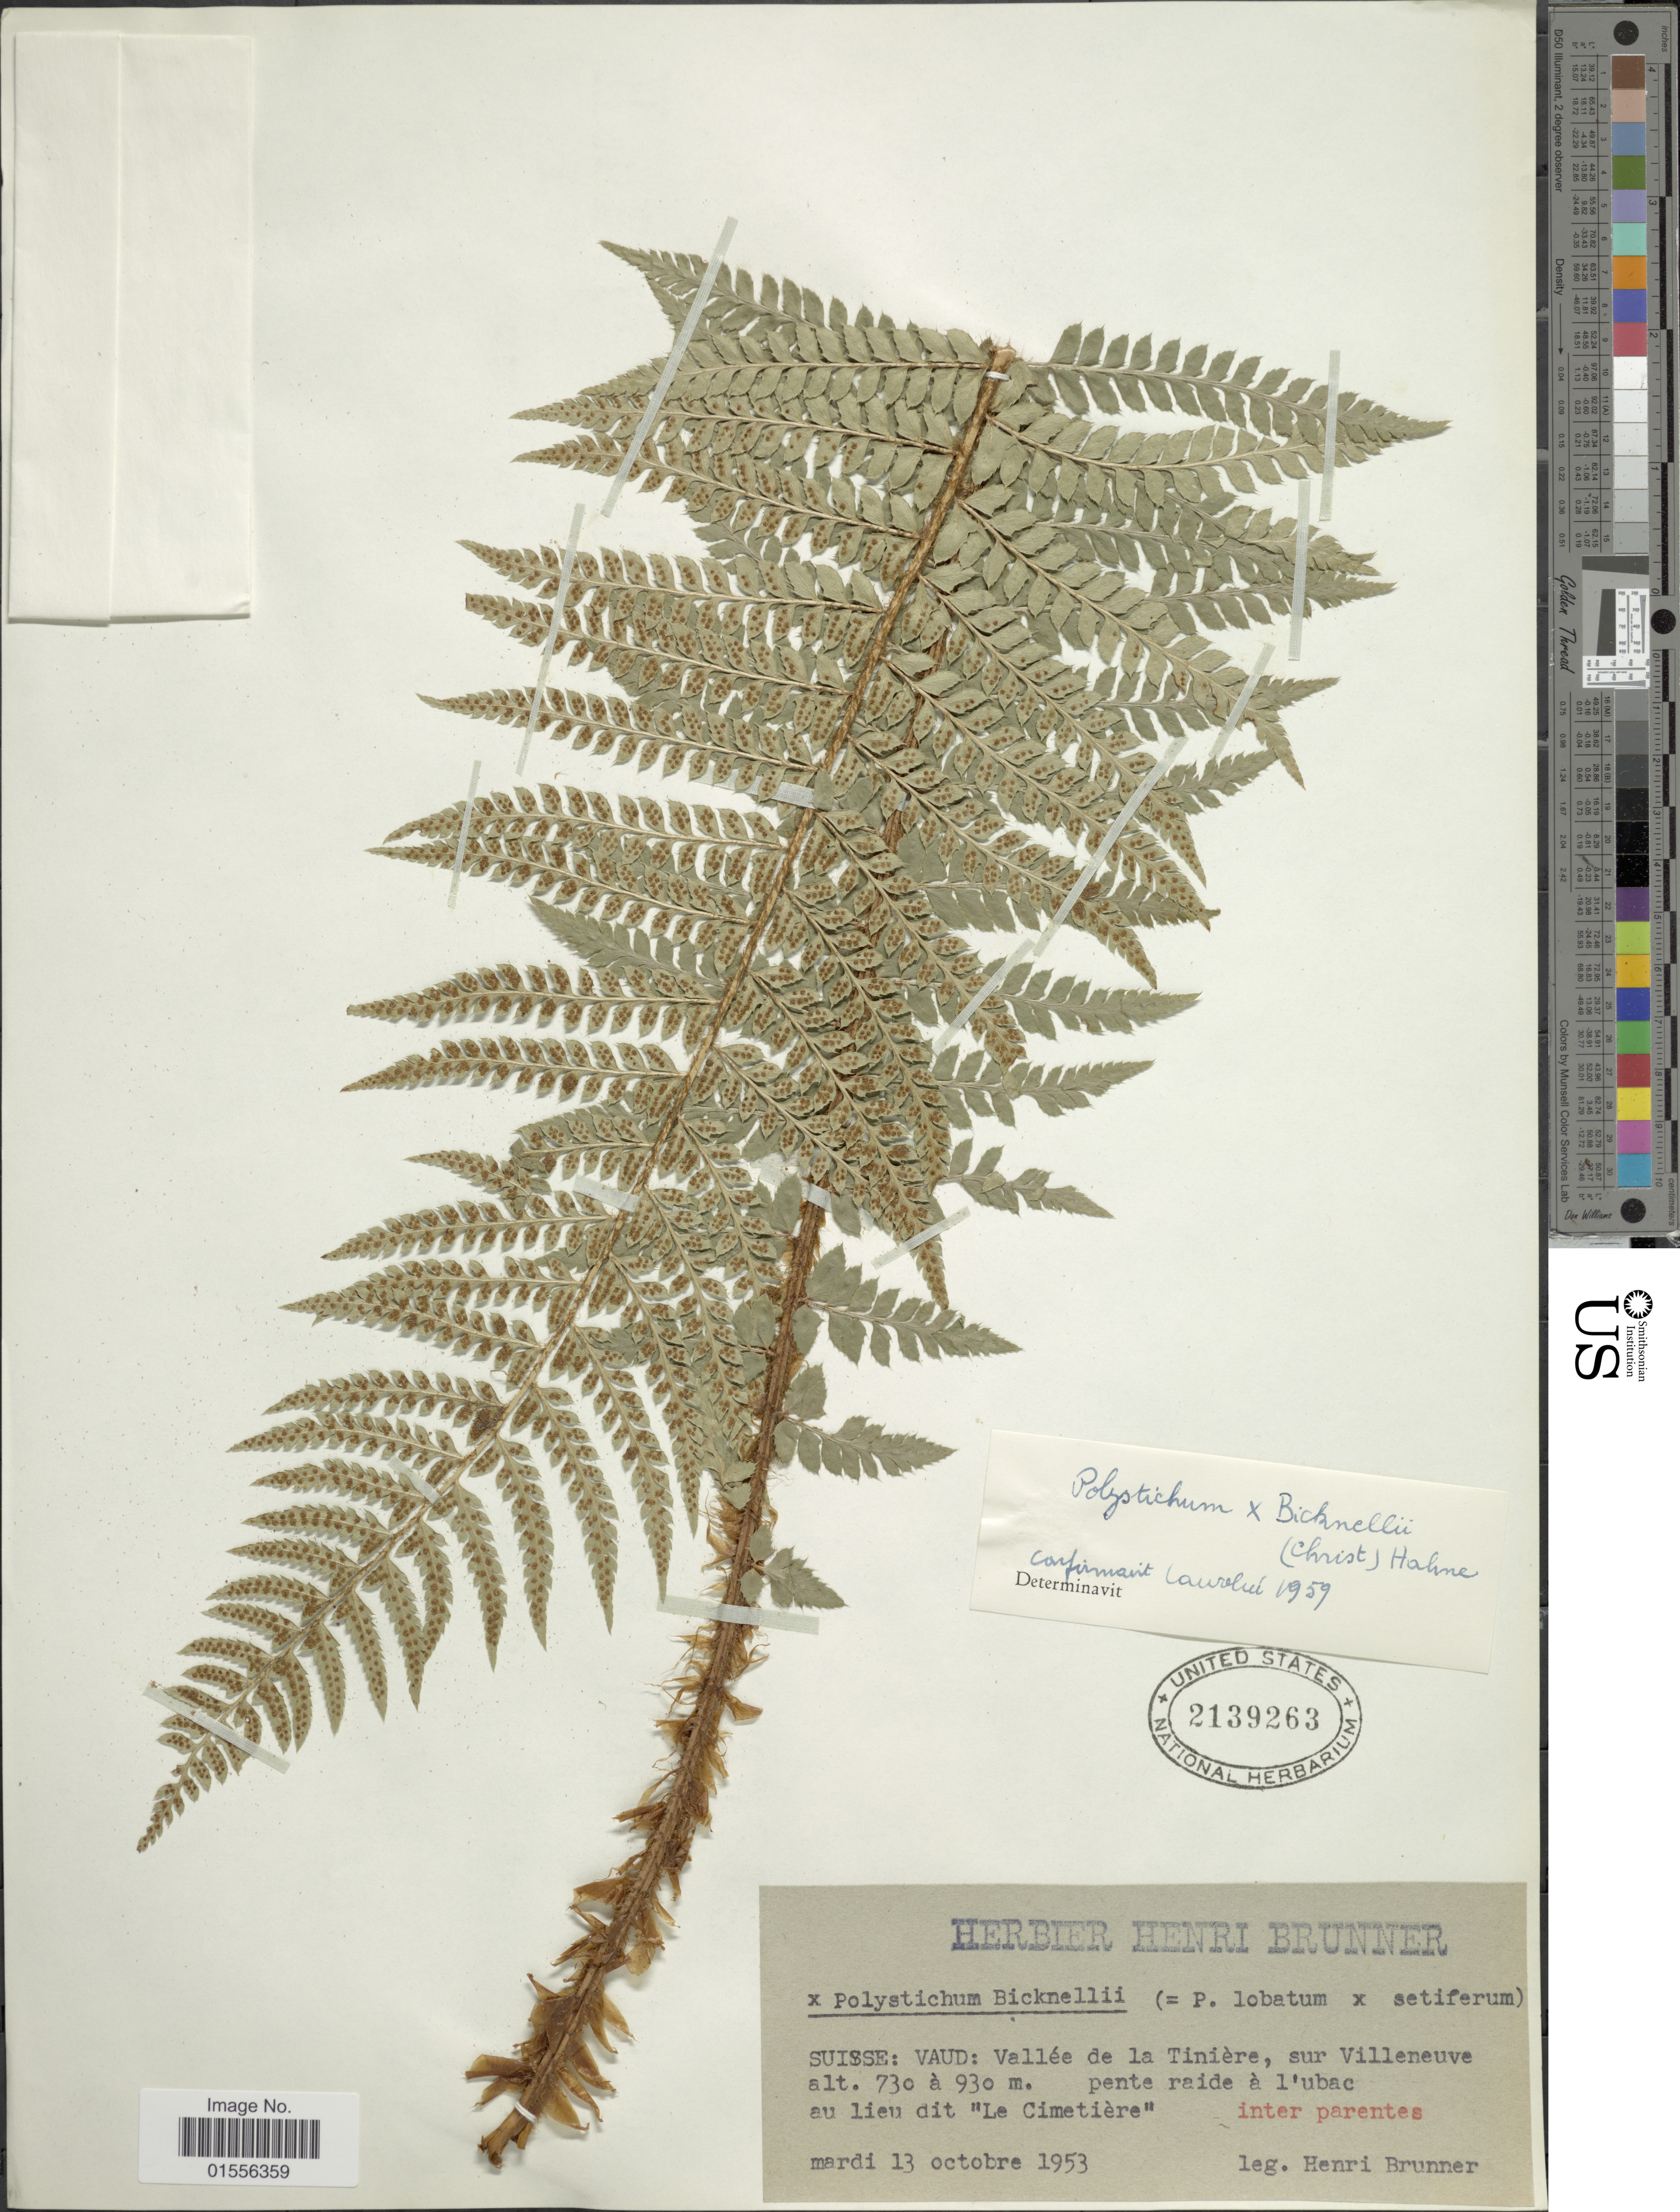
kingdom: Plantae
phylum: Tracheophyta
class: Polypodiopsida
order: Polypodiales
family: Dryopteridaceae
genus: Polystichum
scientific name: Polystichum x bicknellii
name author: (Christ) Hahne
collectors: H. Brunner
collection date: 1953-10-13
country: Switzerland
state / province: Vaud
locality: Suisse: Vallée de la Tinière, sur Villeneuve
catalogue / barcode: US 2139263